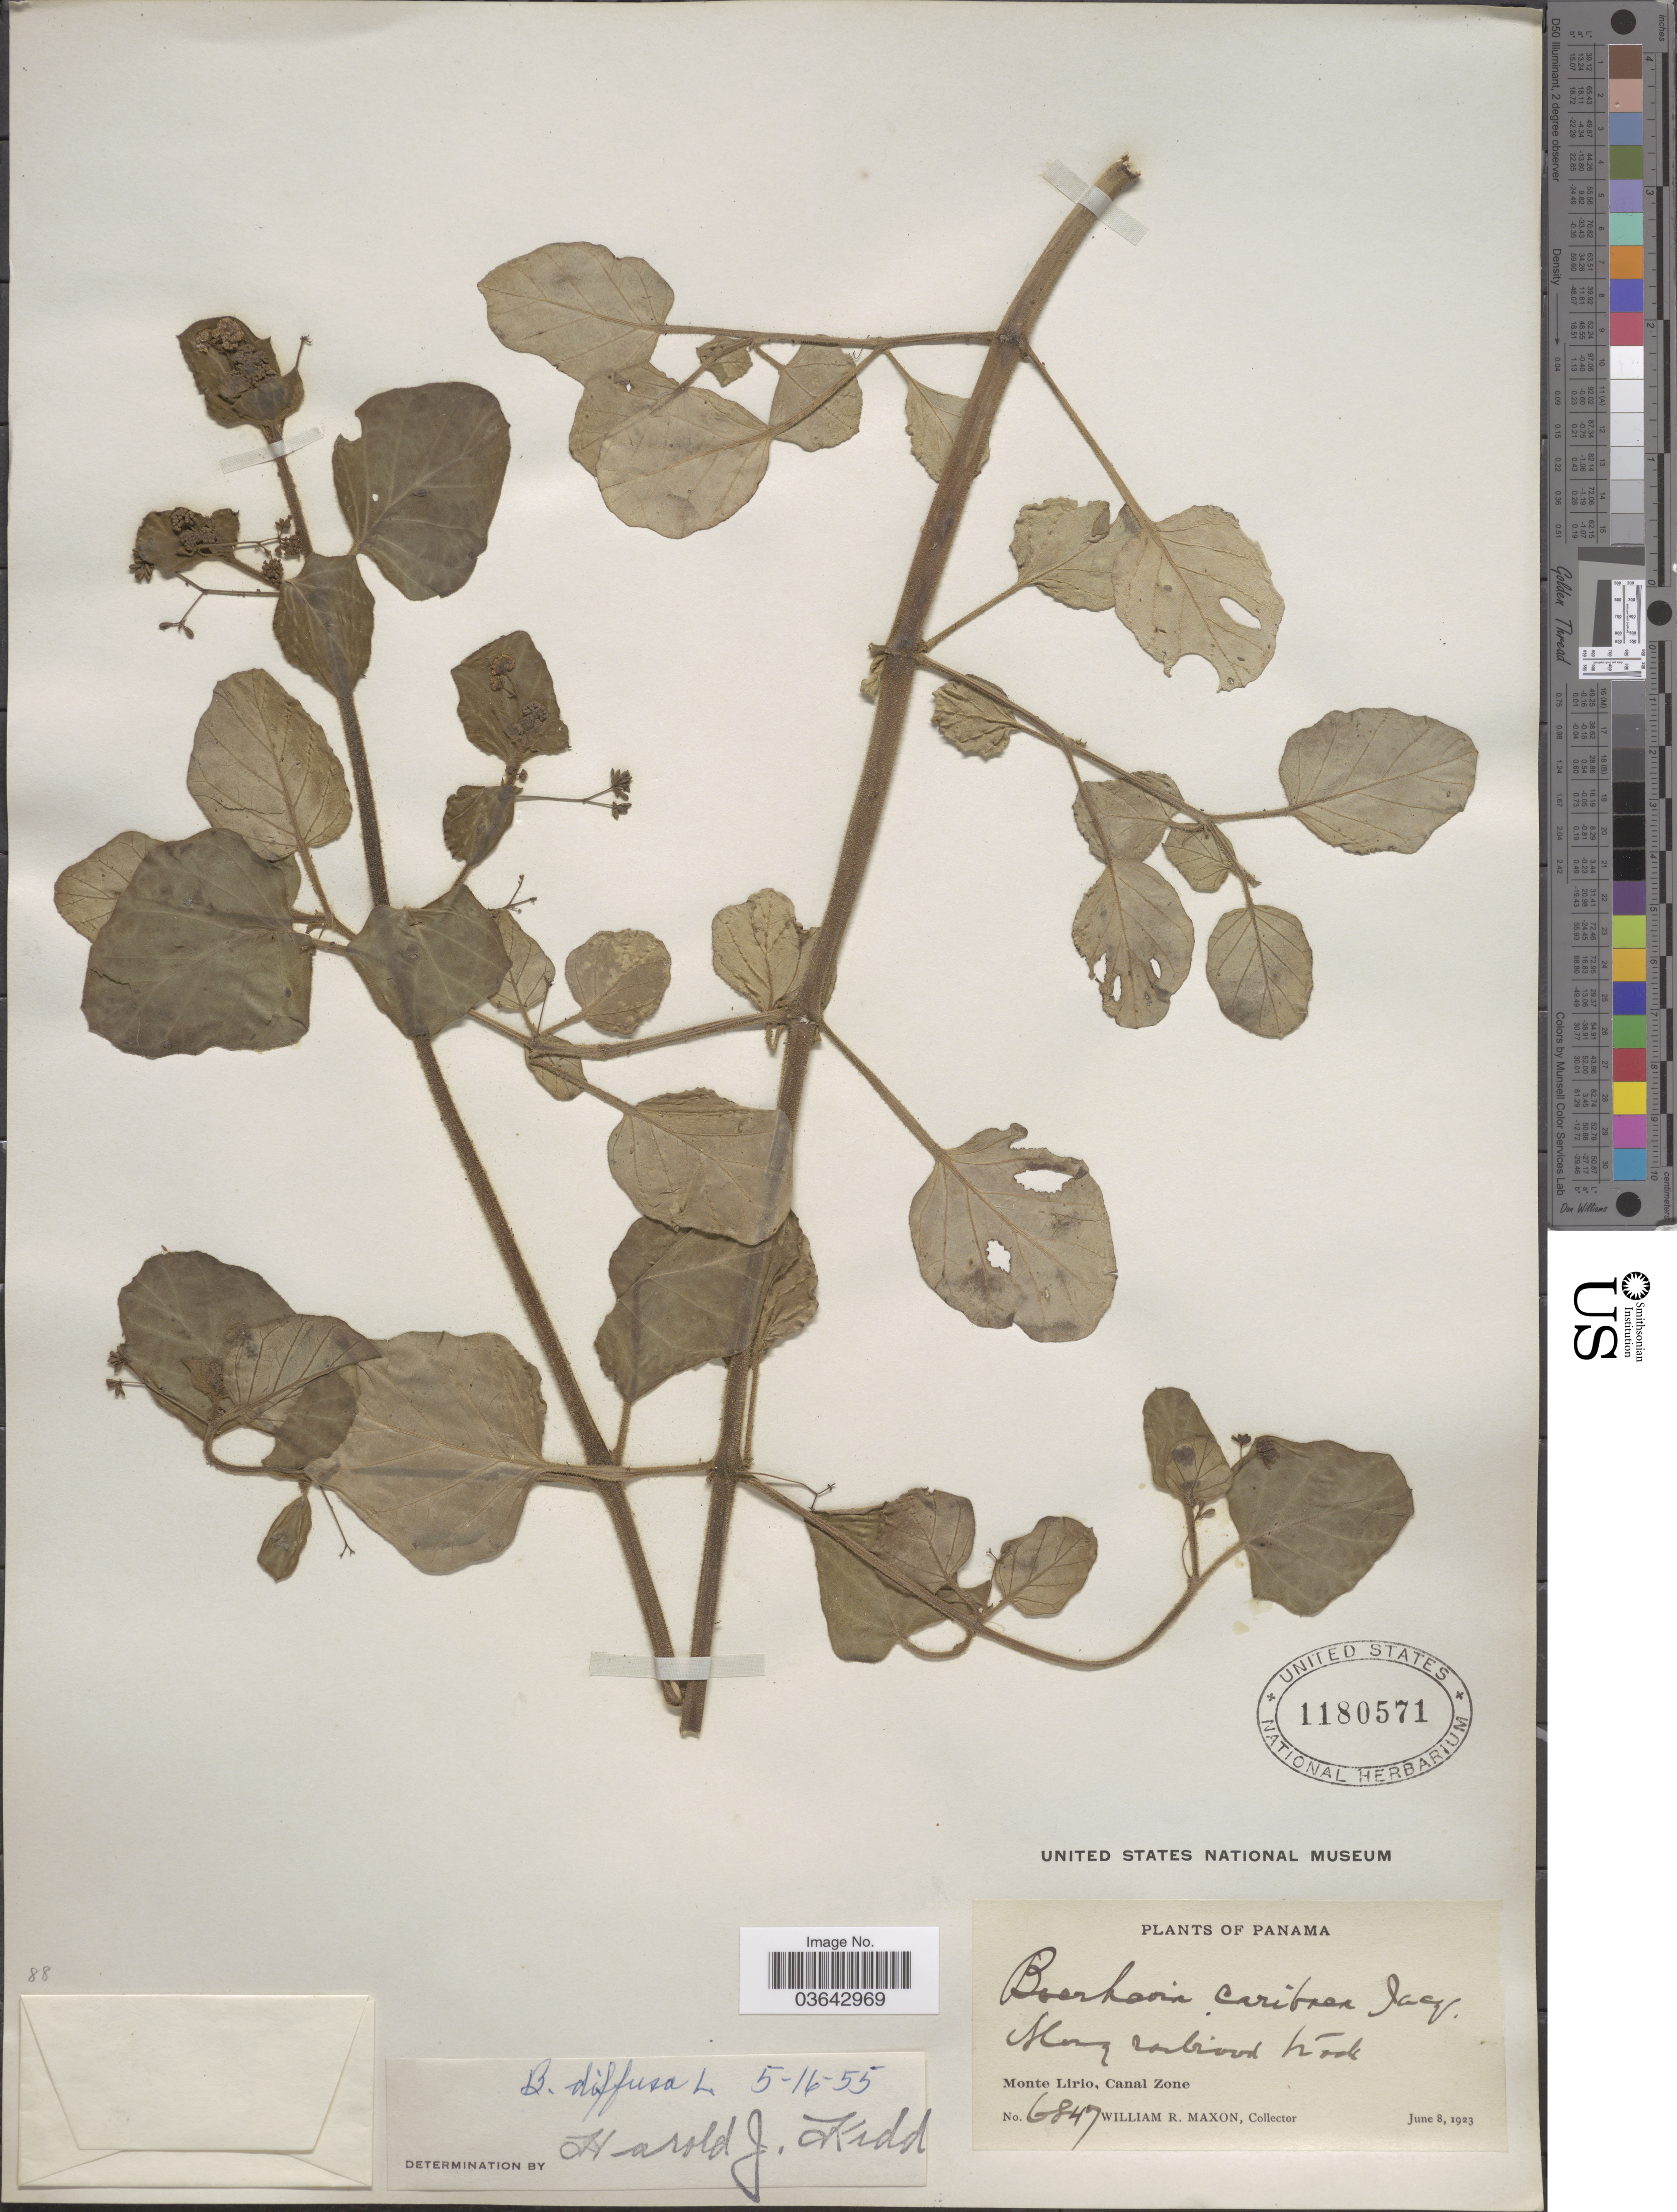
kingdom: Plantae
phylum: Tracheophyta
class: Magnoliopsida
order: Caryophyllales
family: Nyctaginaceae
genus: Boerhavia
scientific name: Boerhavia diffusa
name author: L.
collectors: W. R. Maxon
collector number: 6847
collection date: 1923-06-08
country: Panama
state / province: Colón / Panamá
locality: Monte Lirio, Canal Zone.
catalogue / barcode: US 1180571